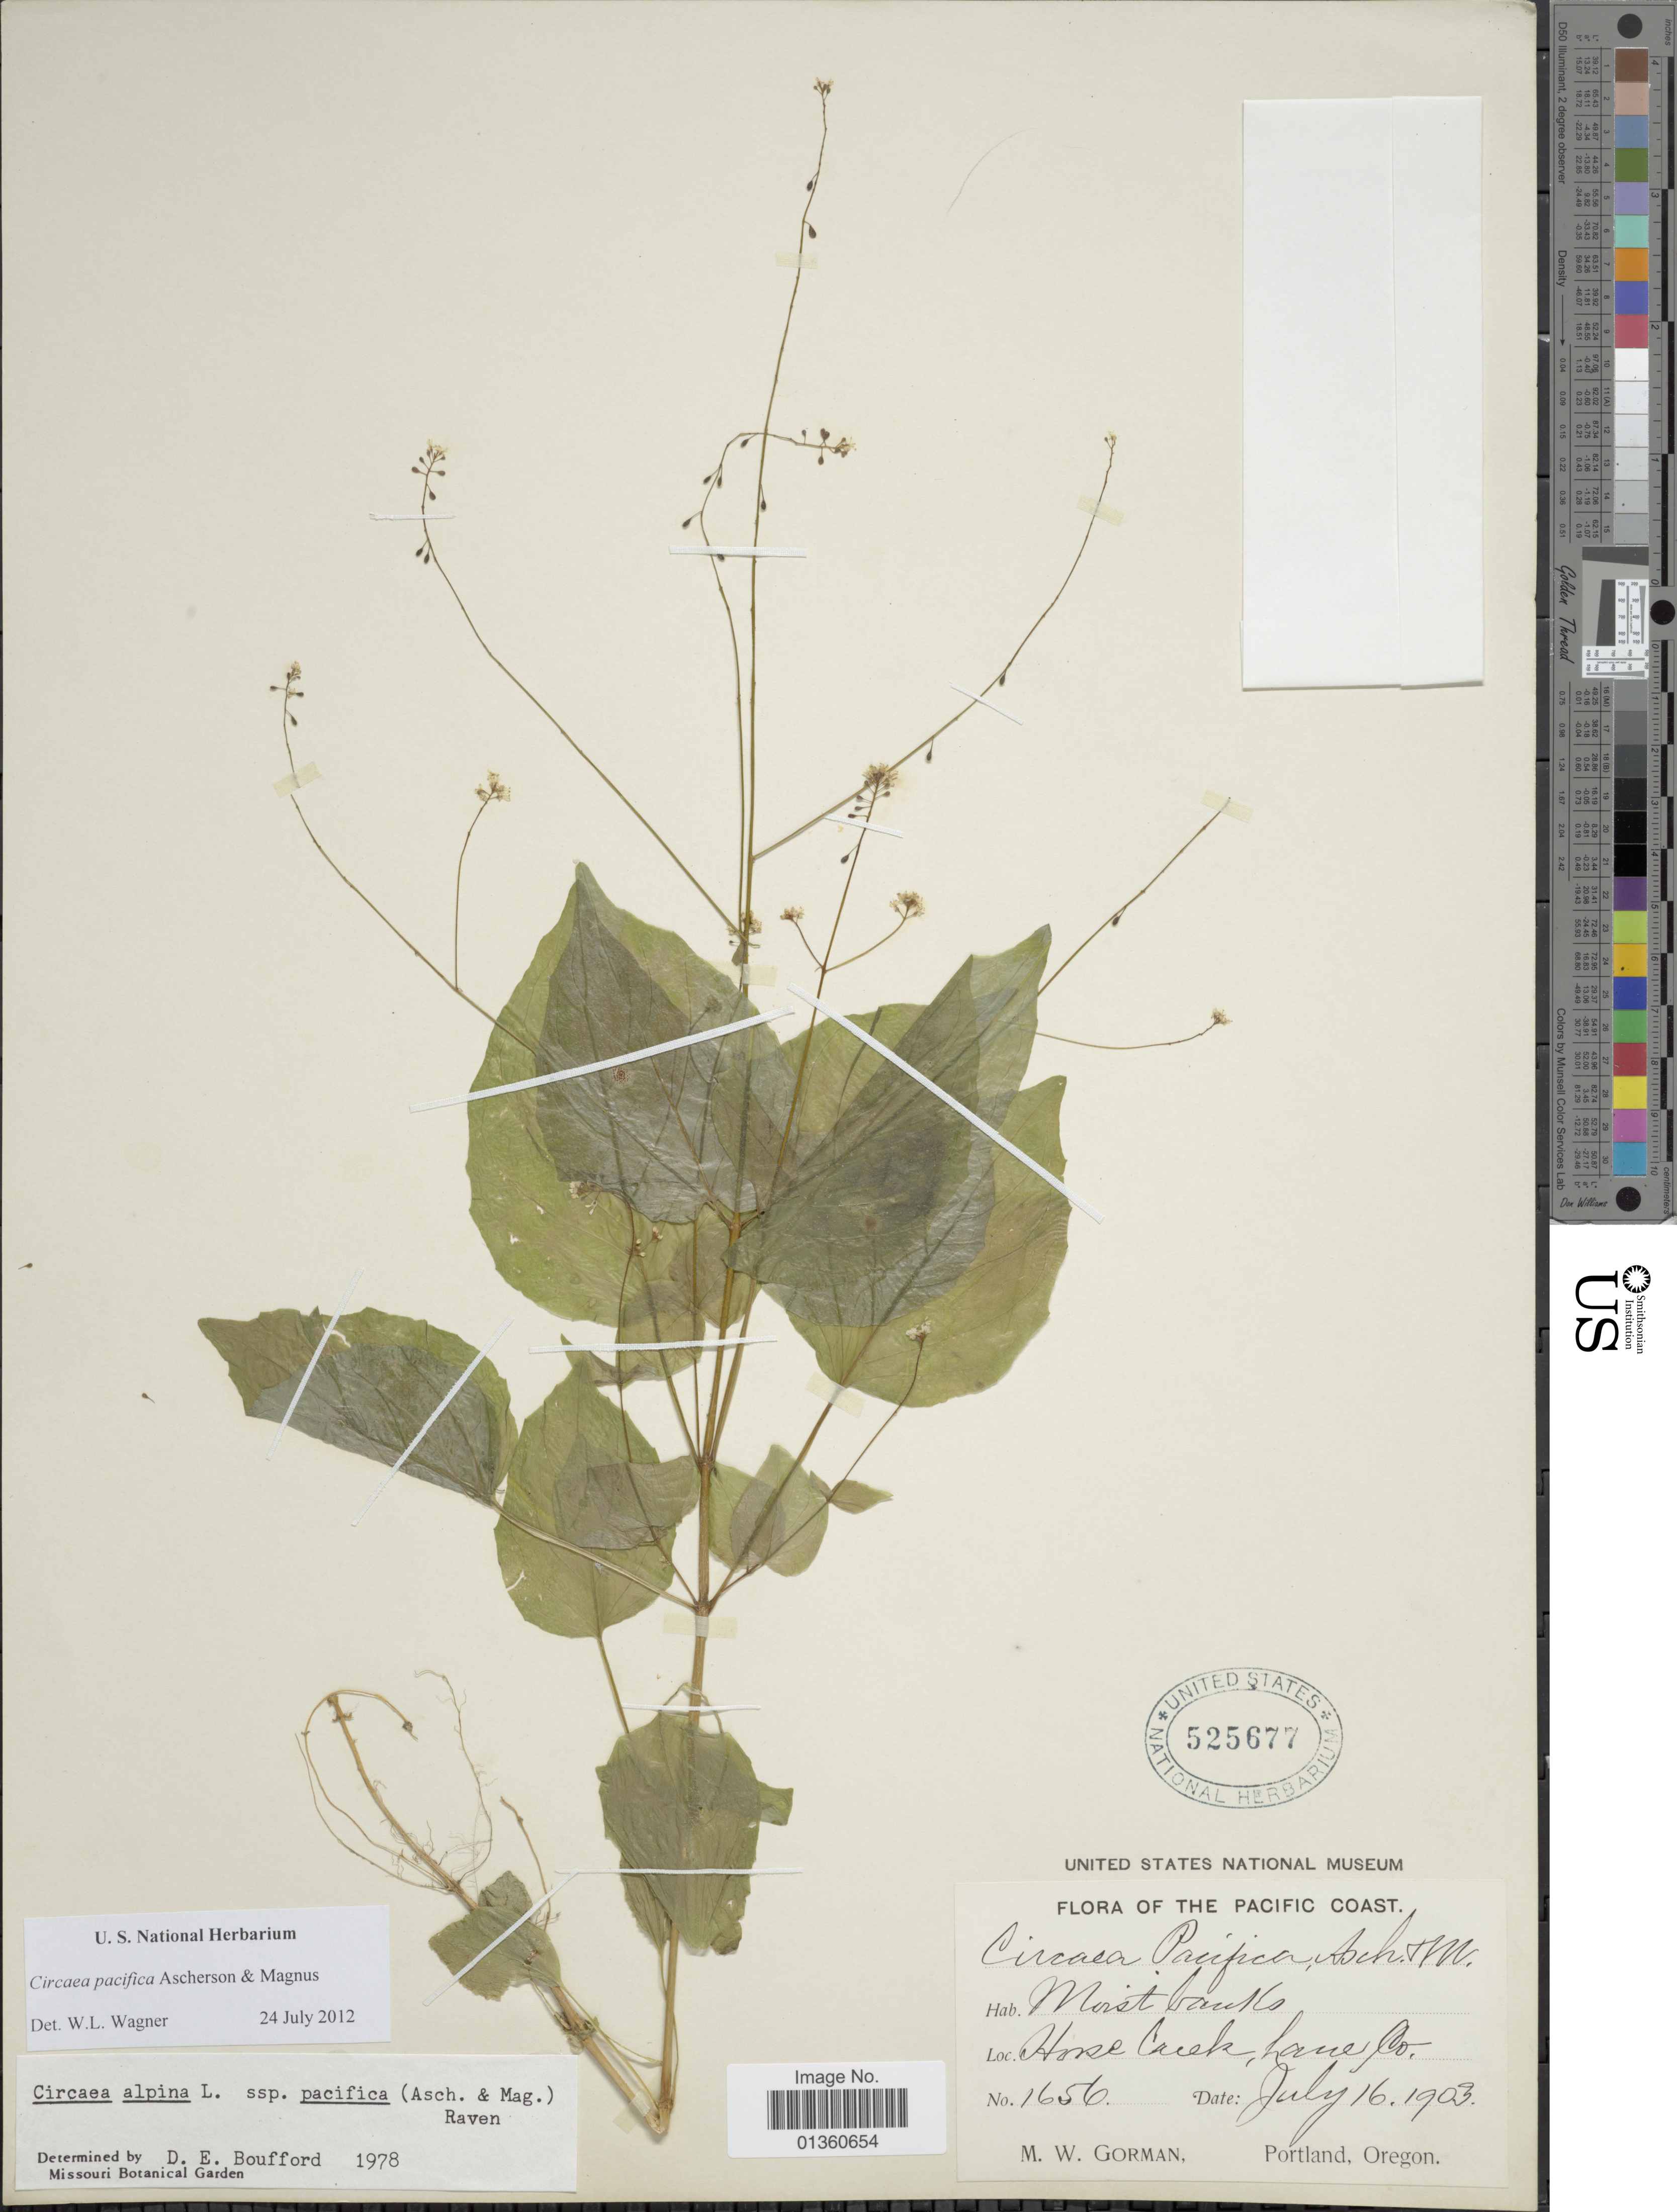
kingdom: Plantae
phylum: Tracheophyta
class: Magnoliopsida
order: Myrtales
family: Onagraceae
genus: Circaea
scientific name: Circaea pacifica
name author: Asch. & Magnus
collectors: M. W. Gorman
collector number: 1656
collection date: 1903-07-16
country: United States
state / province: Oregon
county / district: Lane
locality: Pacific Coast. Horse Creek, Lane Co. Portland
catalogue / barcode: US 525677